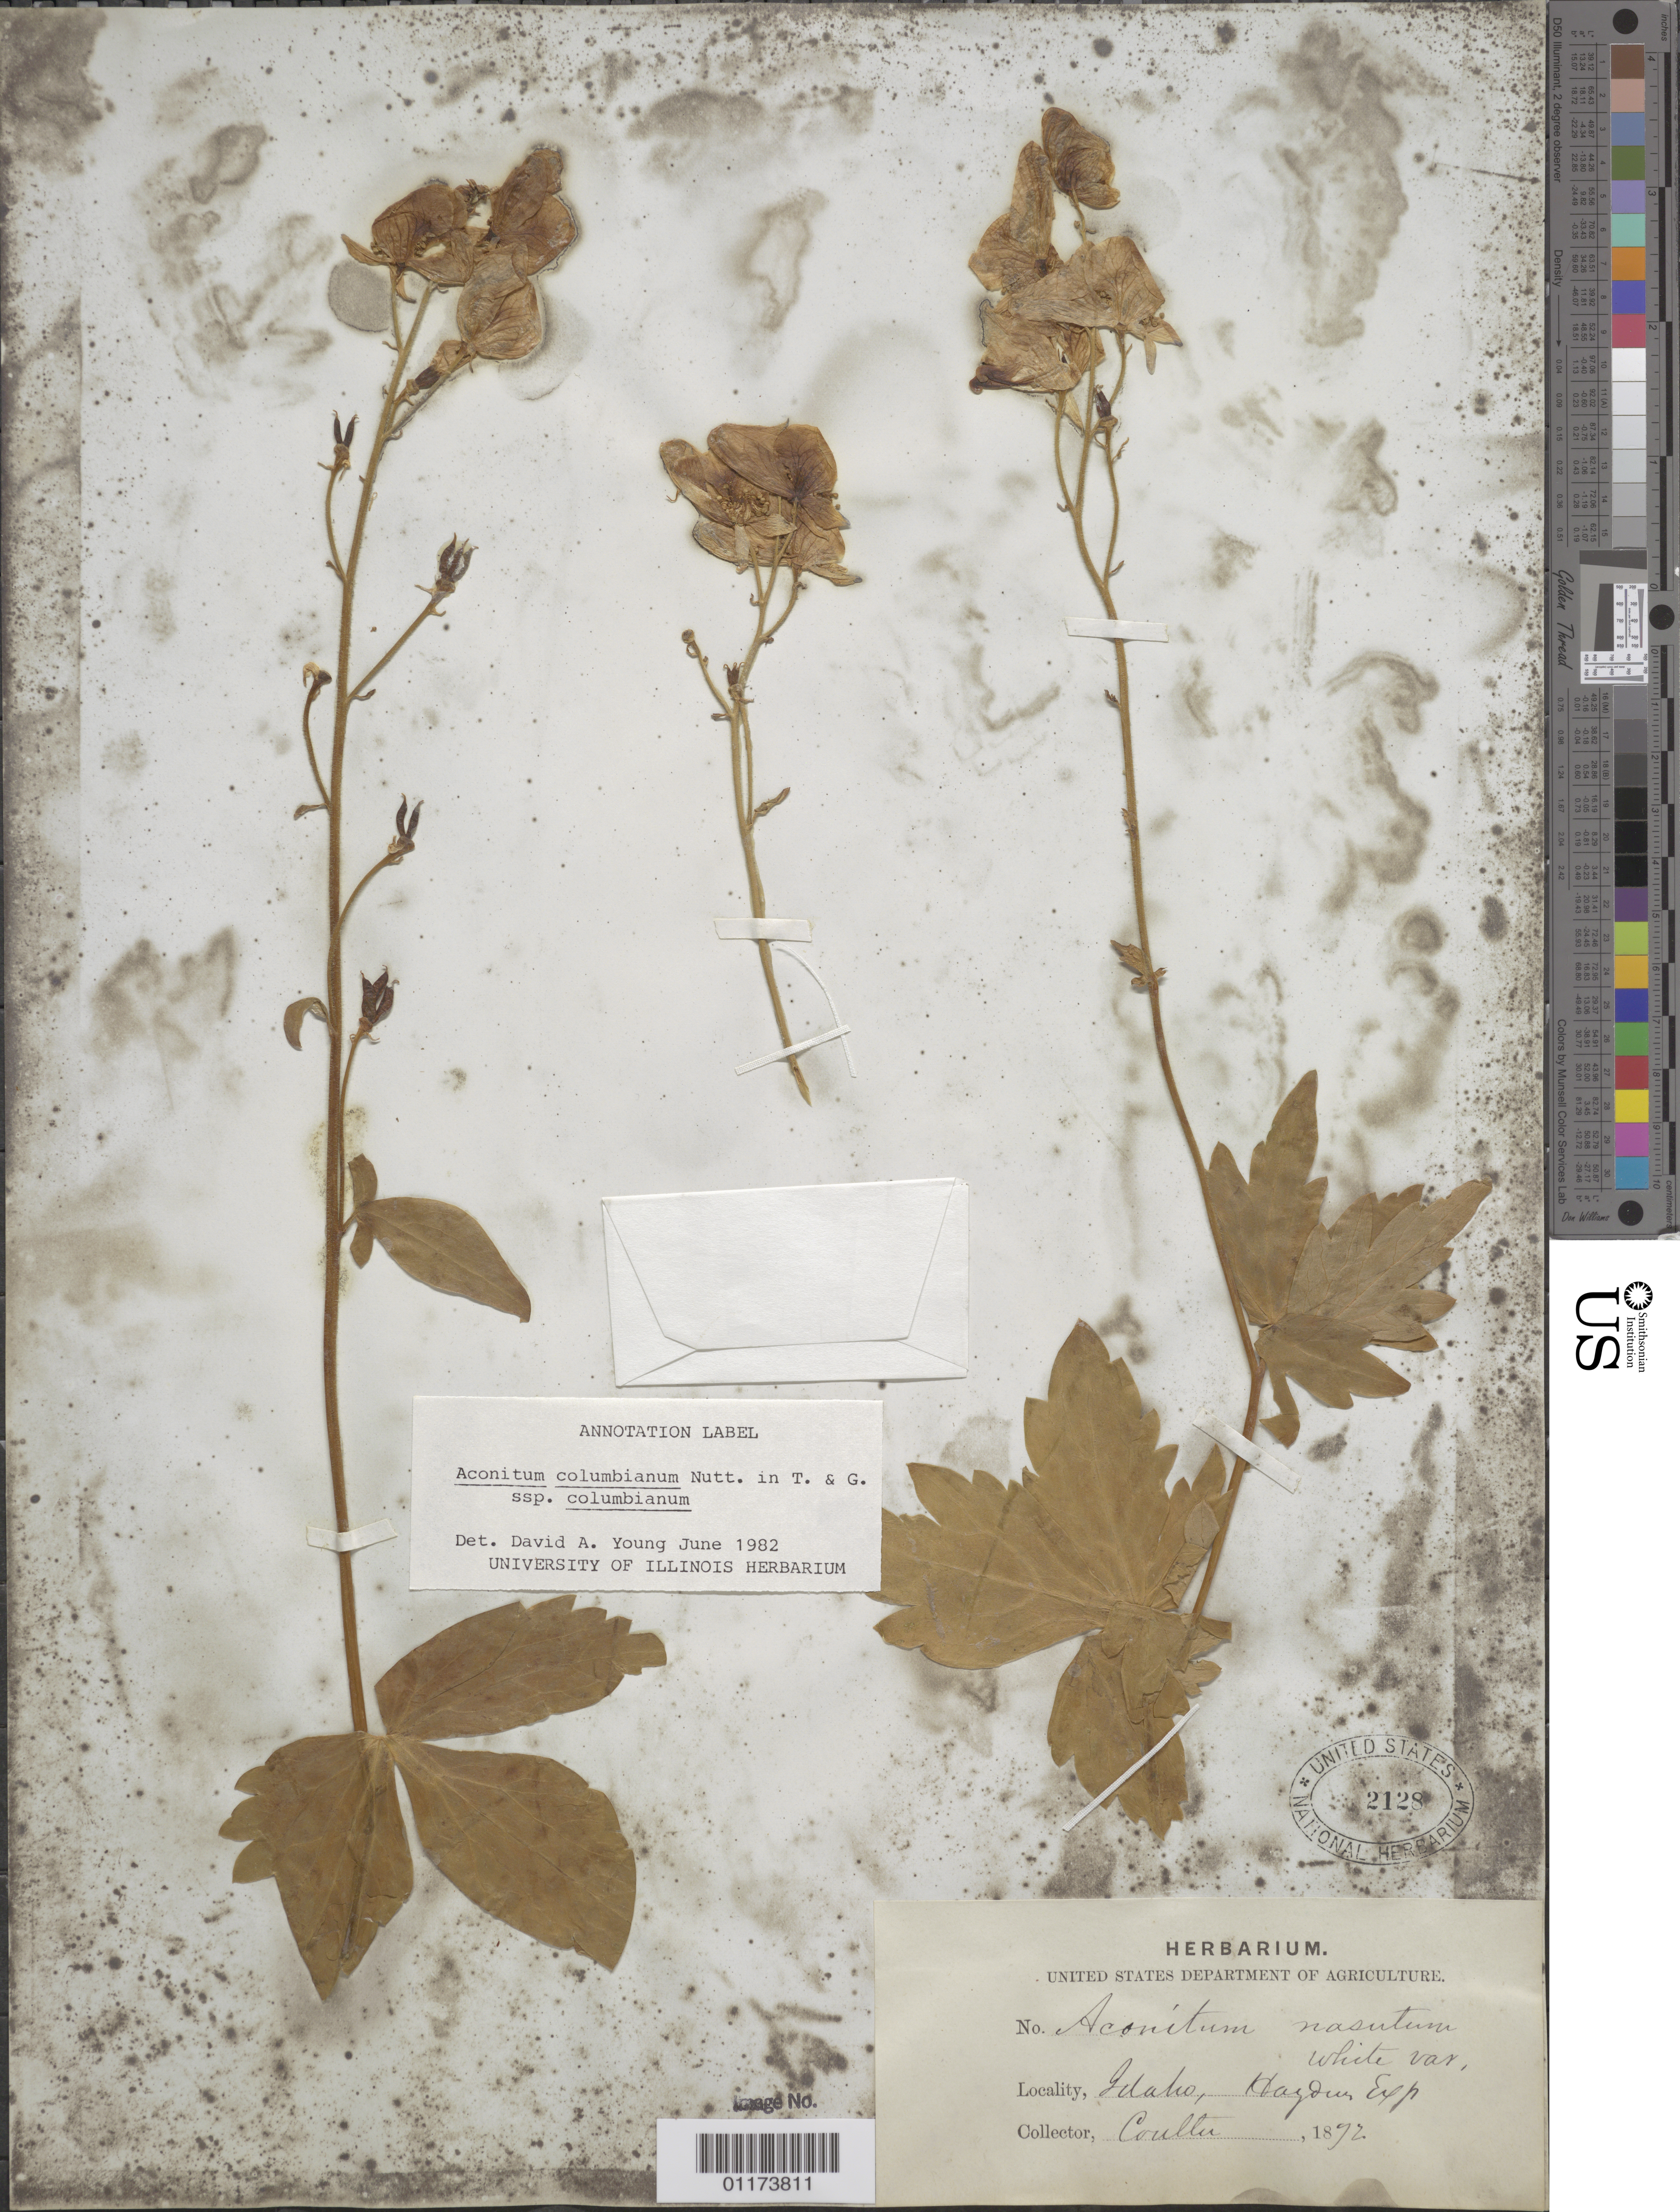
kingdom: Plantae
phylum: Tracheophyta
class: Magnoliopsida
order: Ranunculales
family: Ranunculaceae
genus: Aconitum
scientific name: Aconitum columbianum subsp. columbianum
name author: Nutt.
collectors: J. M. Coulter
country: United States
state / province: Idaho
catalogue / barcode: US 2128